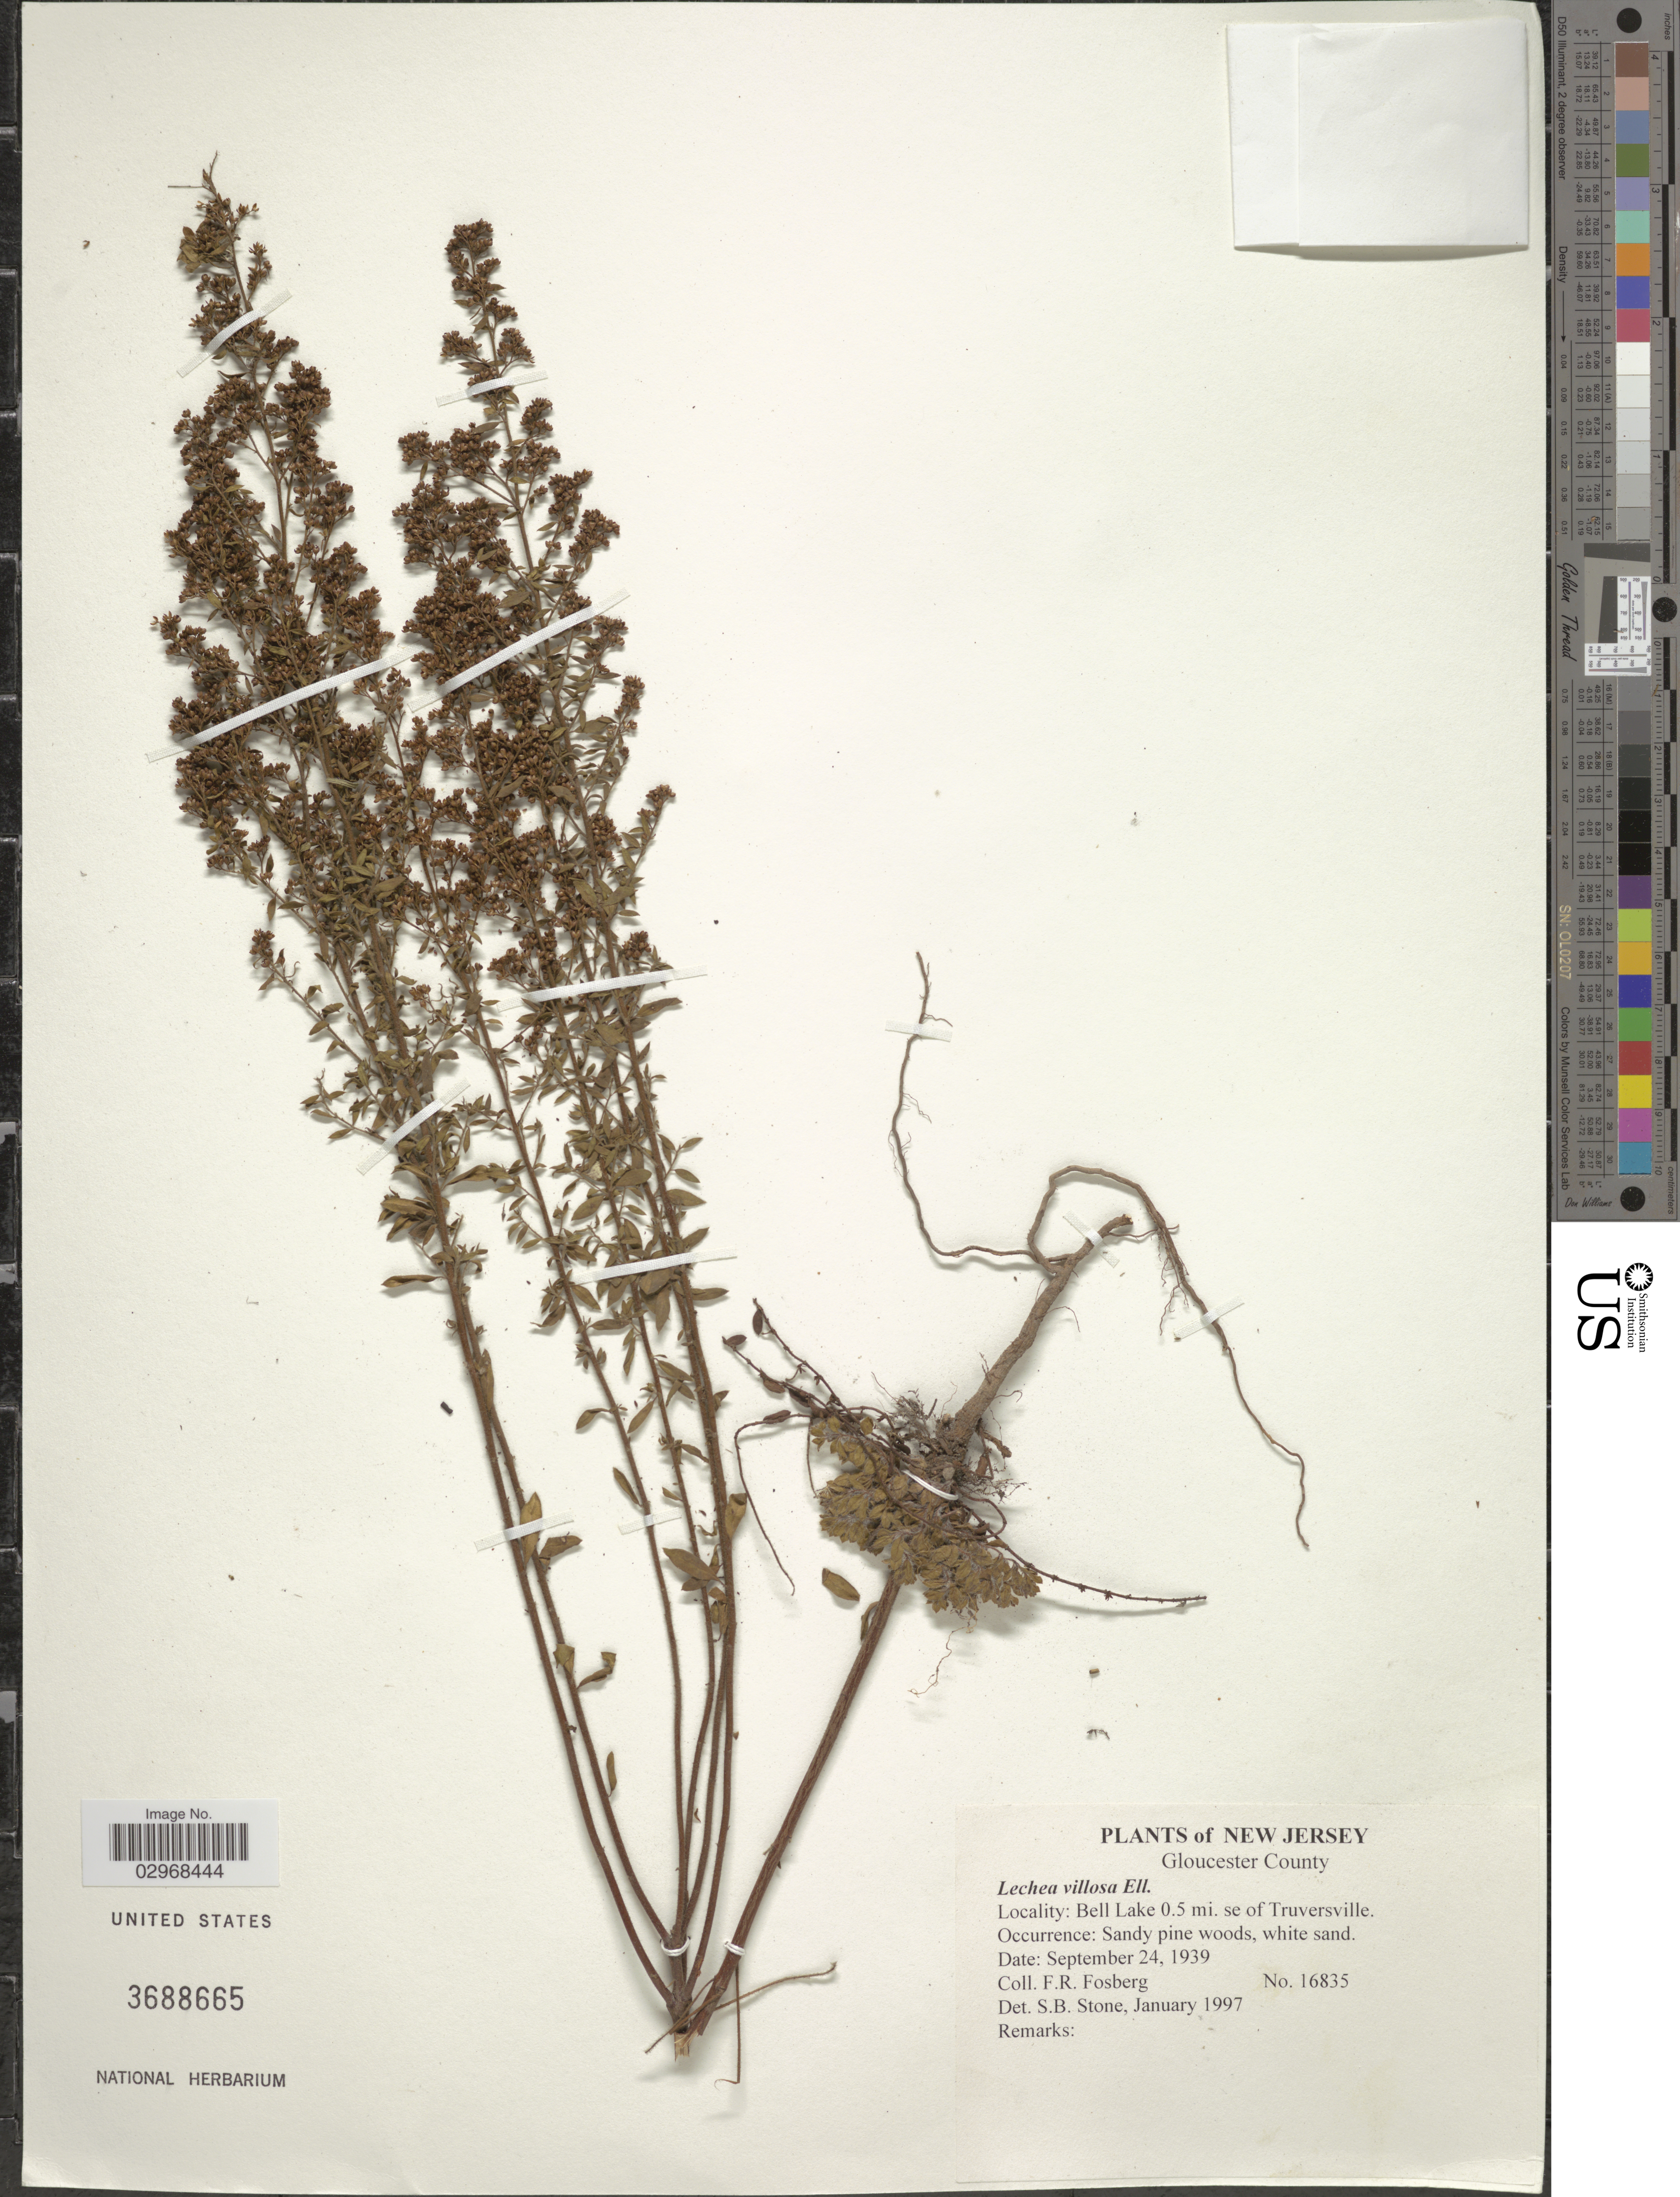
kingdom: Plantae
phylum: Tracheophyta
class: Magnoliopsida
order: Malvales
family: Cistaceae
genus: Lechea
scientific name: Lechea villosa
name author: Elliott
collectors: F. R. Fosberg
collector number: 16835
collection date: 1939-09-24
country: United States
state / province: New Jersey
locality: Gloucester County, Bell Lake 0.5 mi. se of Truversville.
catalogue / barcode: US 3688665